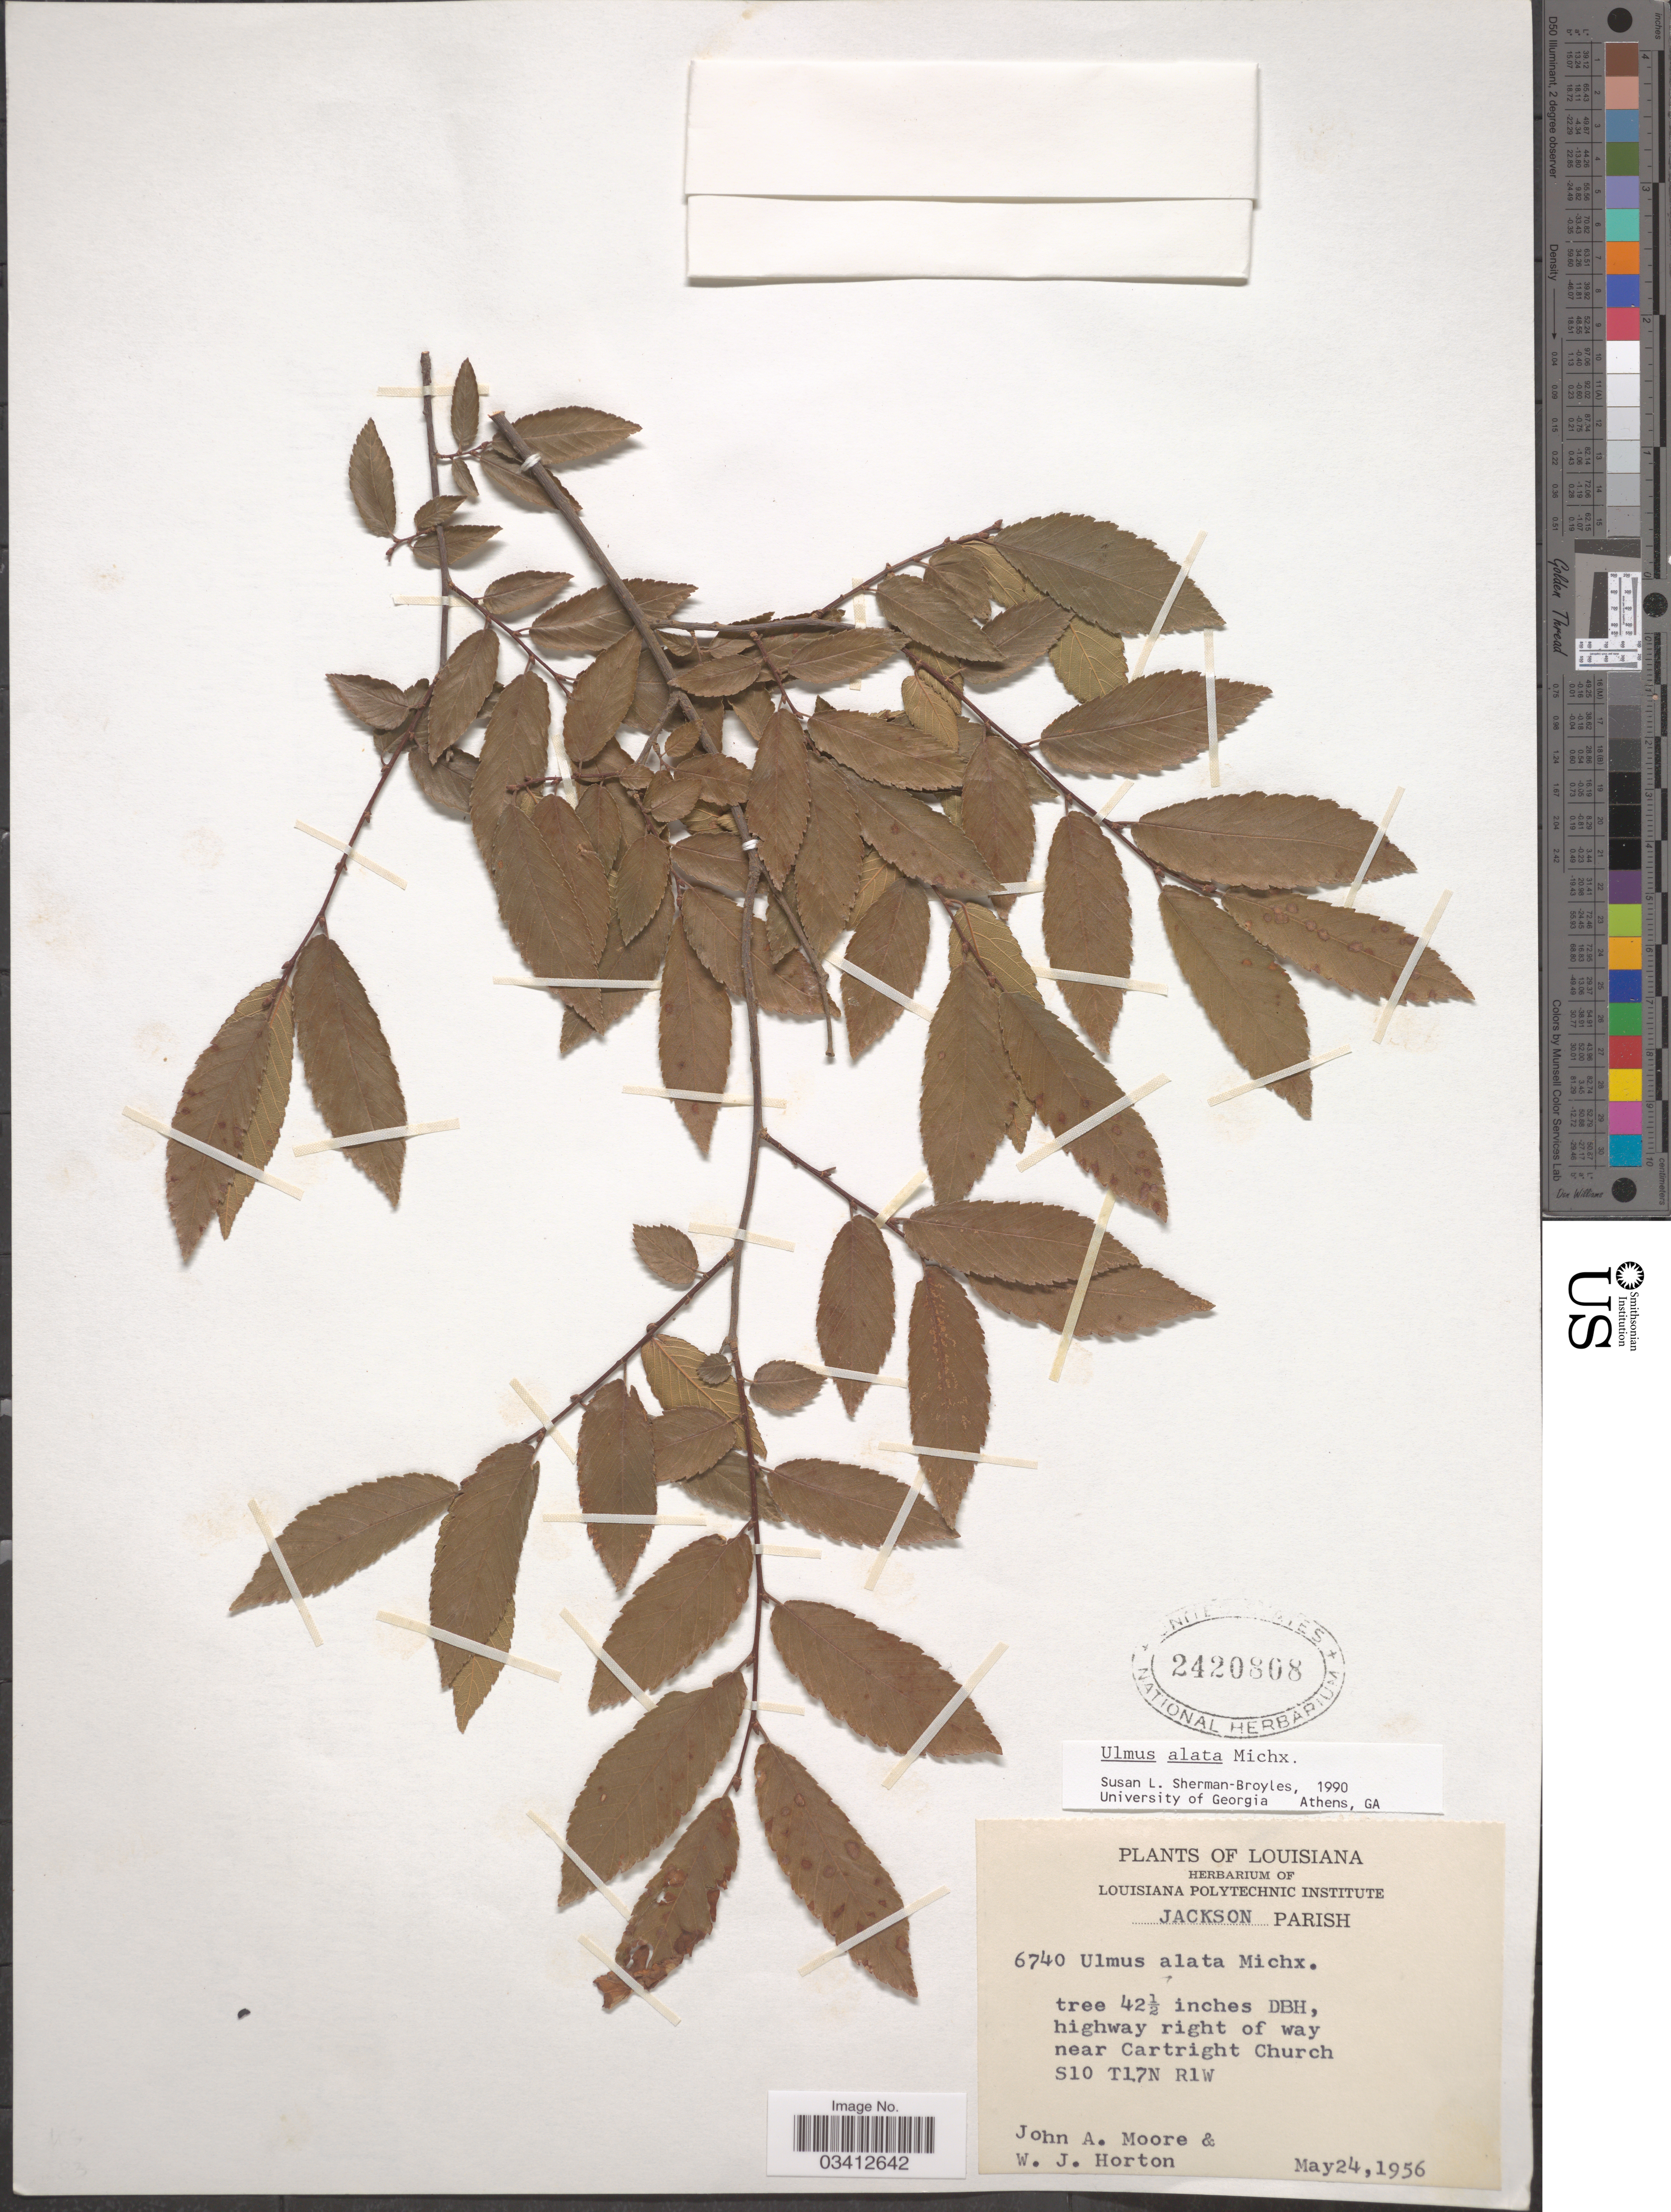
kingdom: Plantae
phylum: Tracheophyta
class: Magnoliopsida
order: Rosales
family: Ulmaceae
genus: Ulmus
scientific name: Ulmus alata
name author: Michx.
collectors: J. A. Moore & W. Horton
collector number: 6740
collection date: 1956-05-24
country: United States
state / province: Louisiana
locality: Jackson Parish. Highway right of way near Cartright Church S10 T17N R1W.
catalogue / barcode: US 2420808